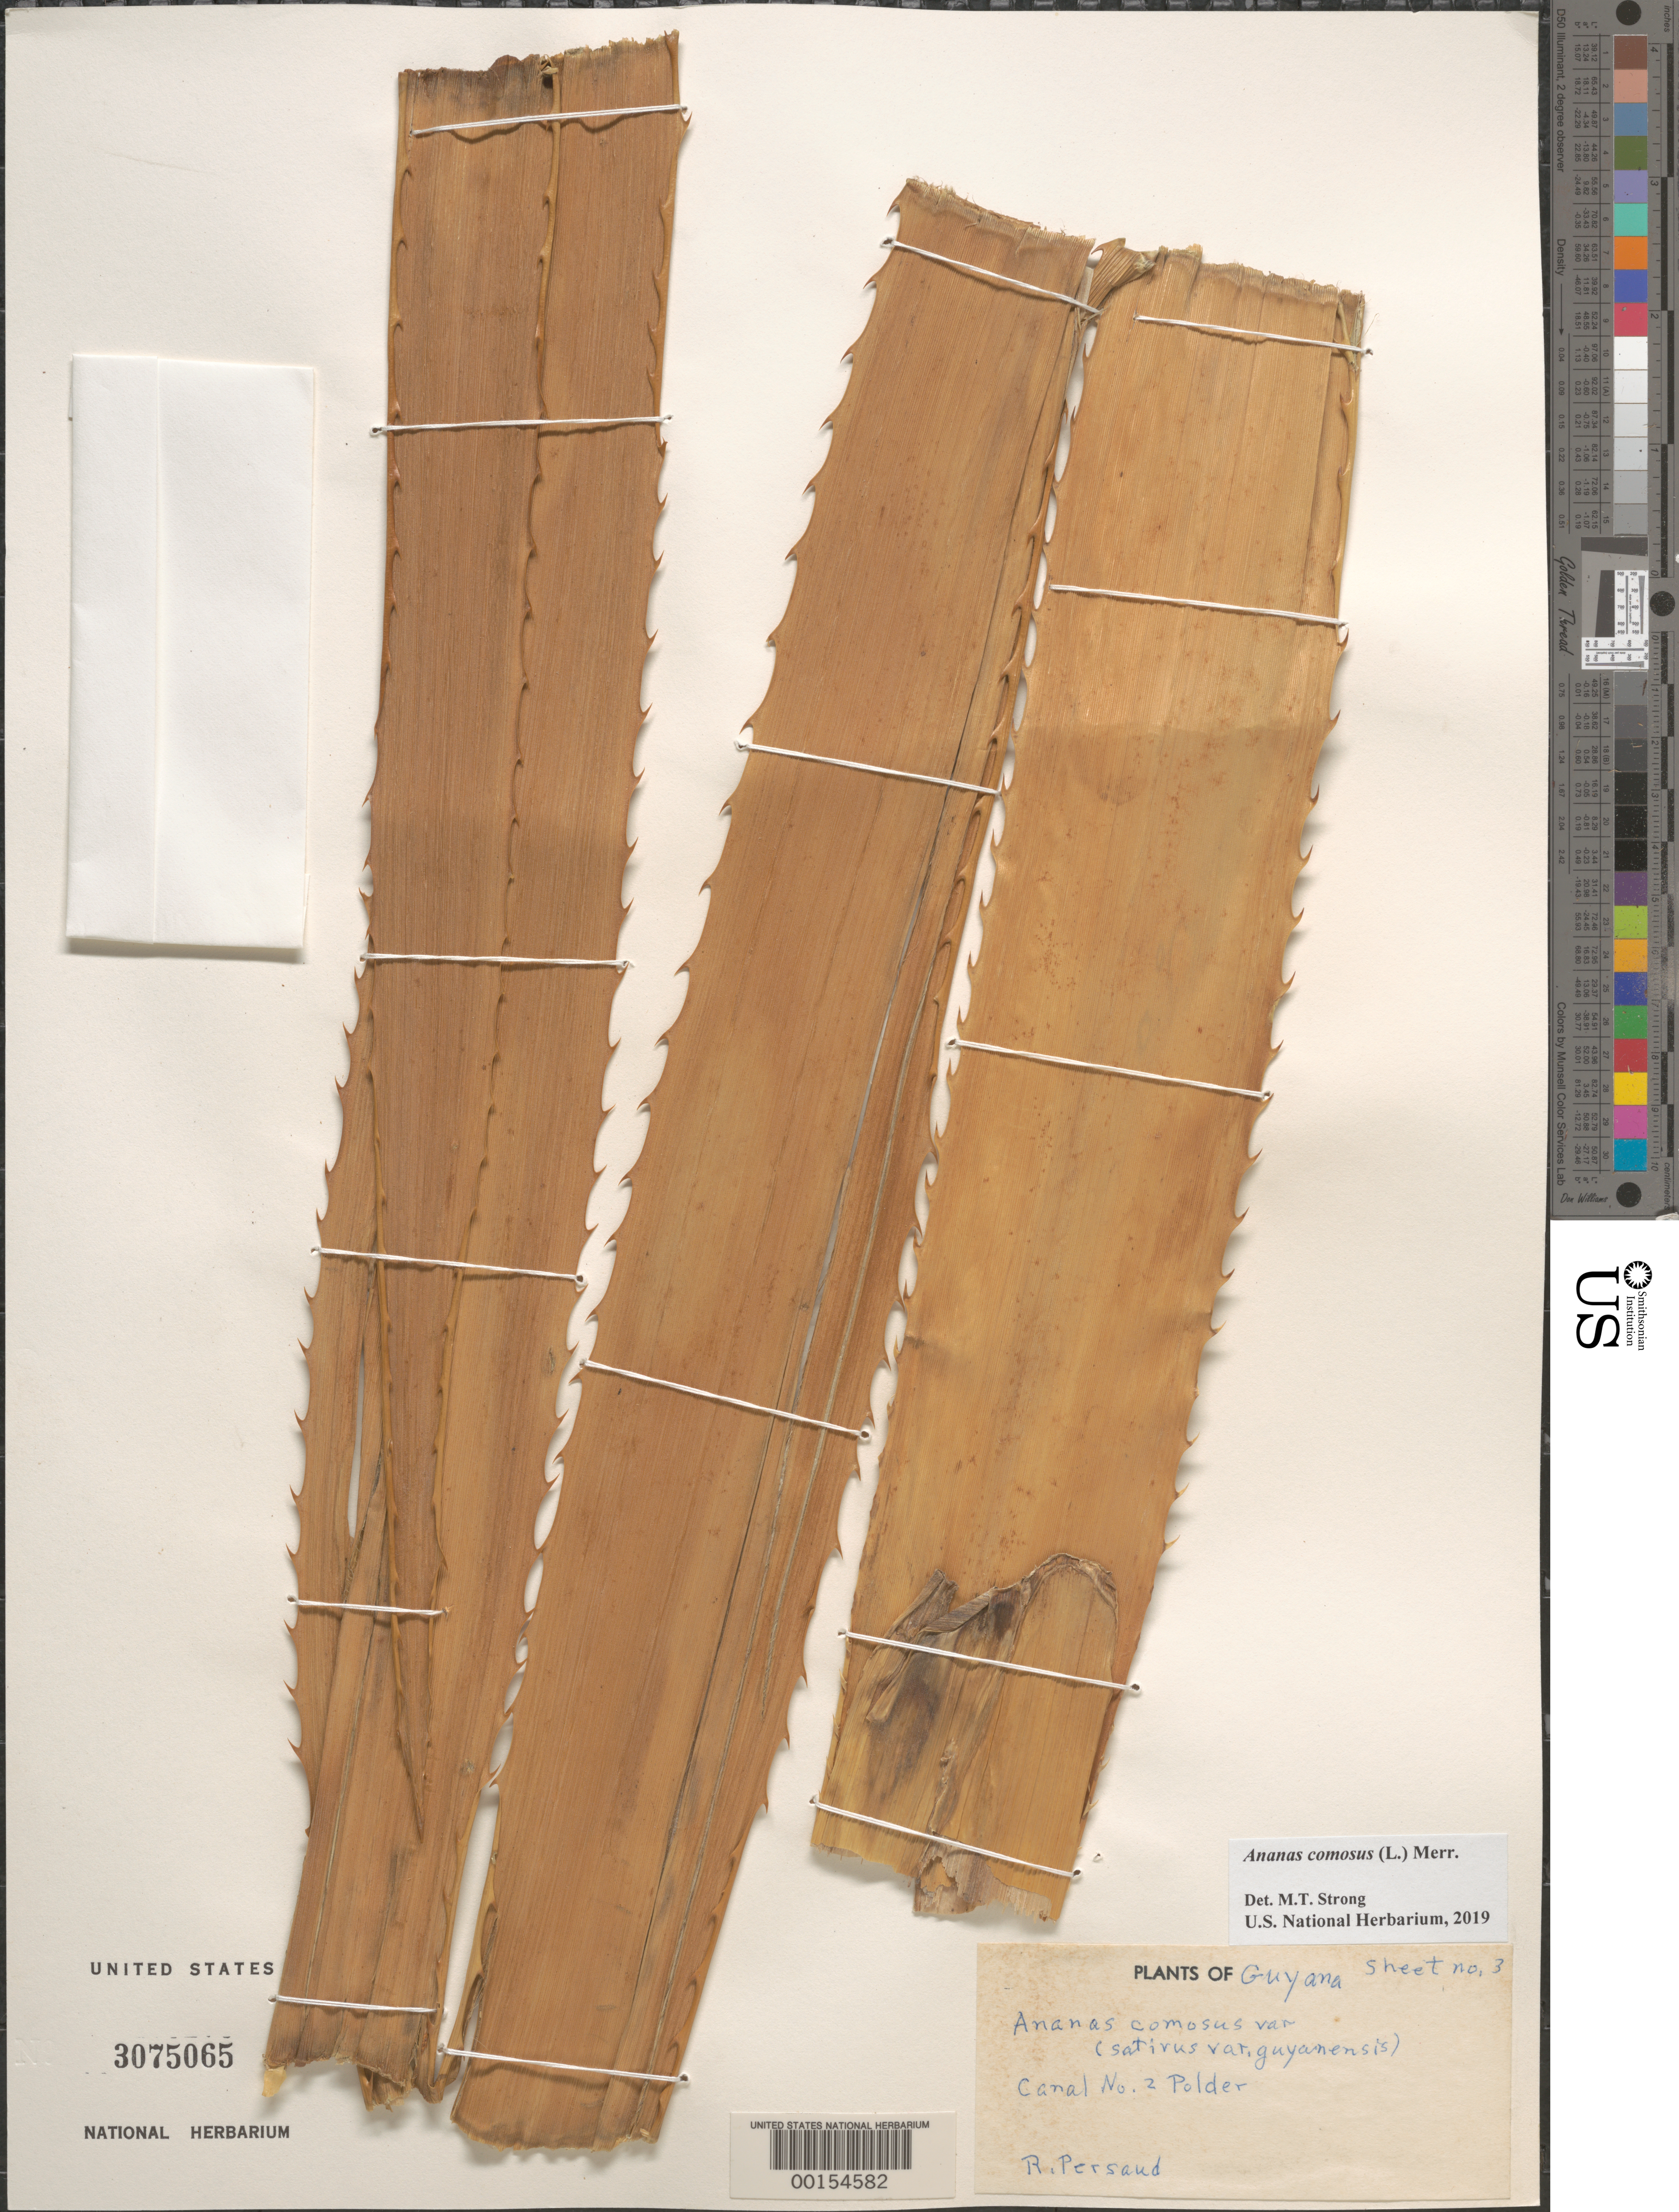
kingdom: Plantae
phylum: Tracheophyta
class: Liliopsida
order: Poales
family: Bromeliaceae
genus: Ananas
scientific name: Ananas comosus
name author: (L.) Merr.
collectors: R. Persaud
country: Guyana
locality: Canal No. 2 Polder.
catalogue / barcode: US 3075065